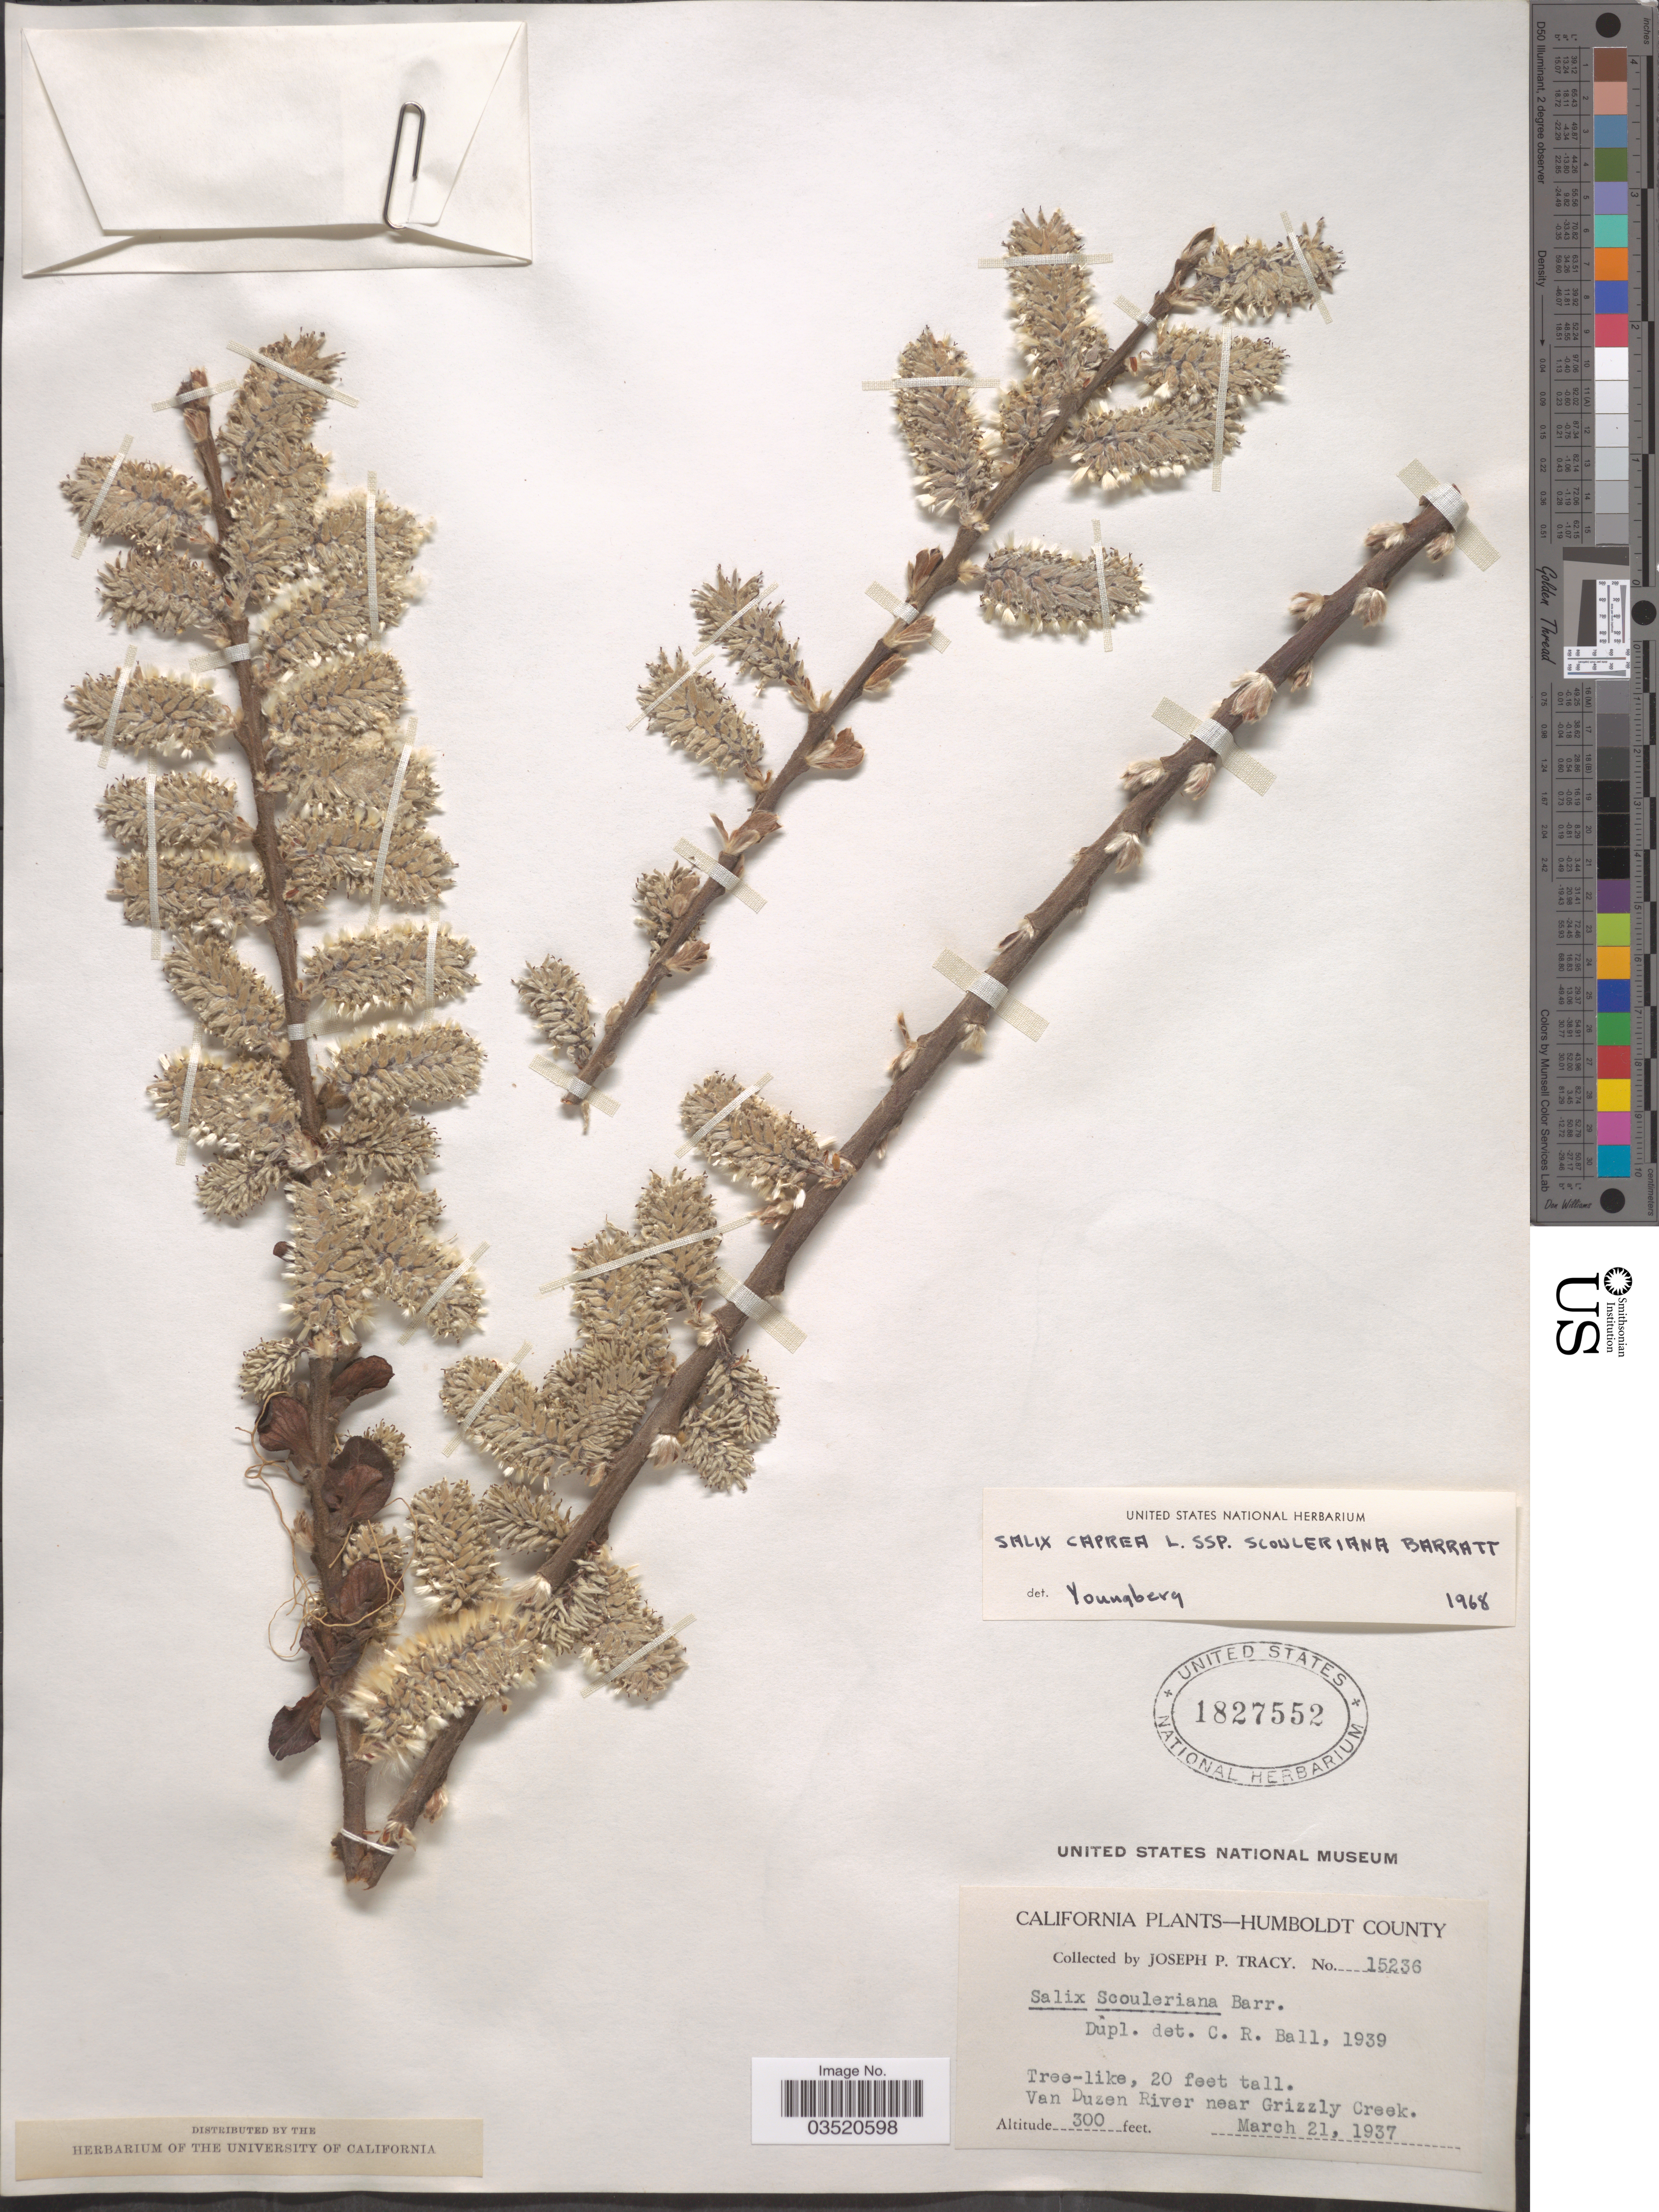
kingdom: Plantae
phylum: Tracheophyta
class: Magnoliopsida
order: Malpighiales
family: Salicaceae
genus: Salix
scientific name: Salix scouleriana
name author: Barratt ex Hook.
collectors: J. Tracy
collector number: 15236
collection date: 1937-03-21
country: United States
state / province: California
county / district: Humboldt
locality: Humboldt County. Van Duzen River near Grizzly Creek.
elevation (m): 91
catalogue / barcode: US 1827552